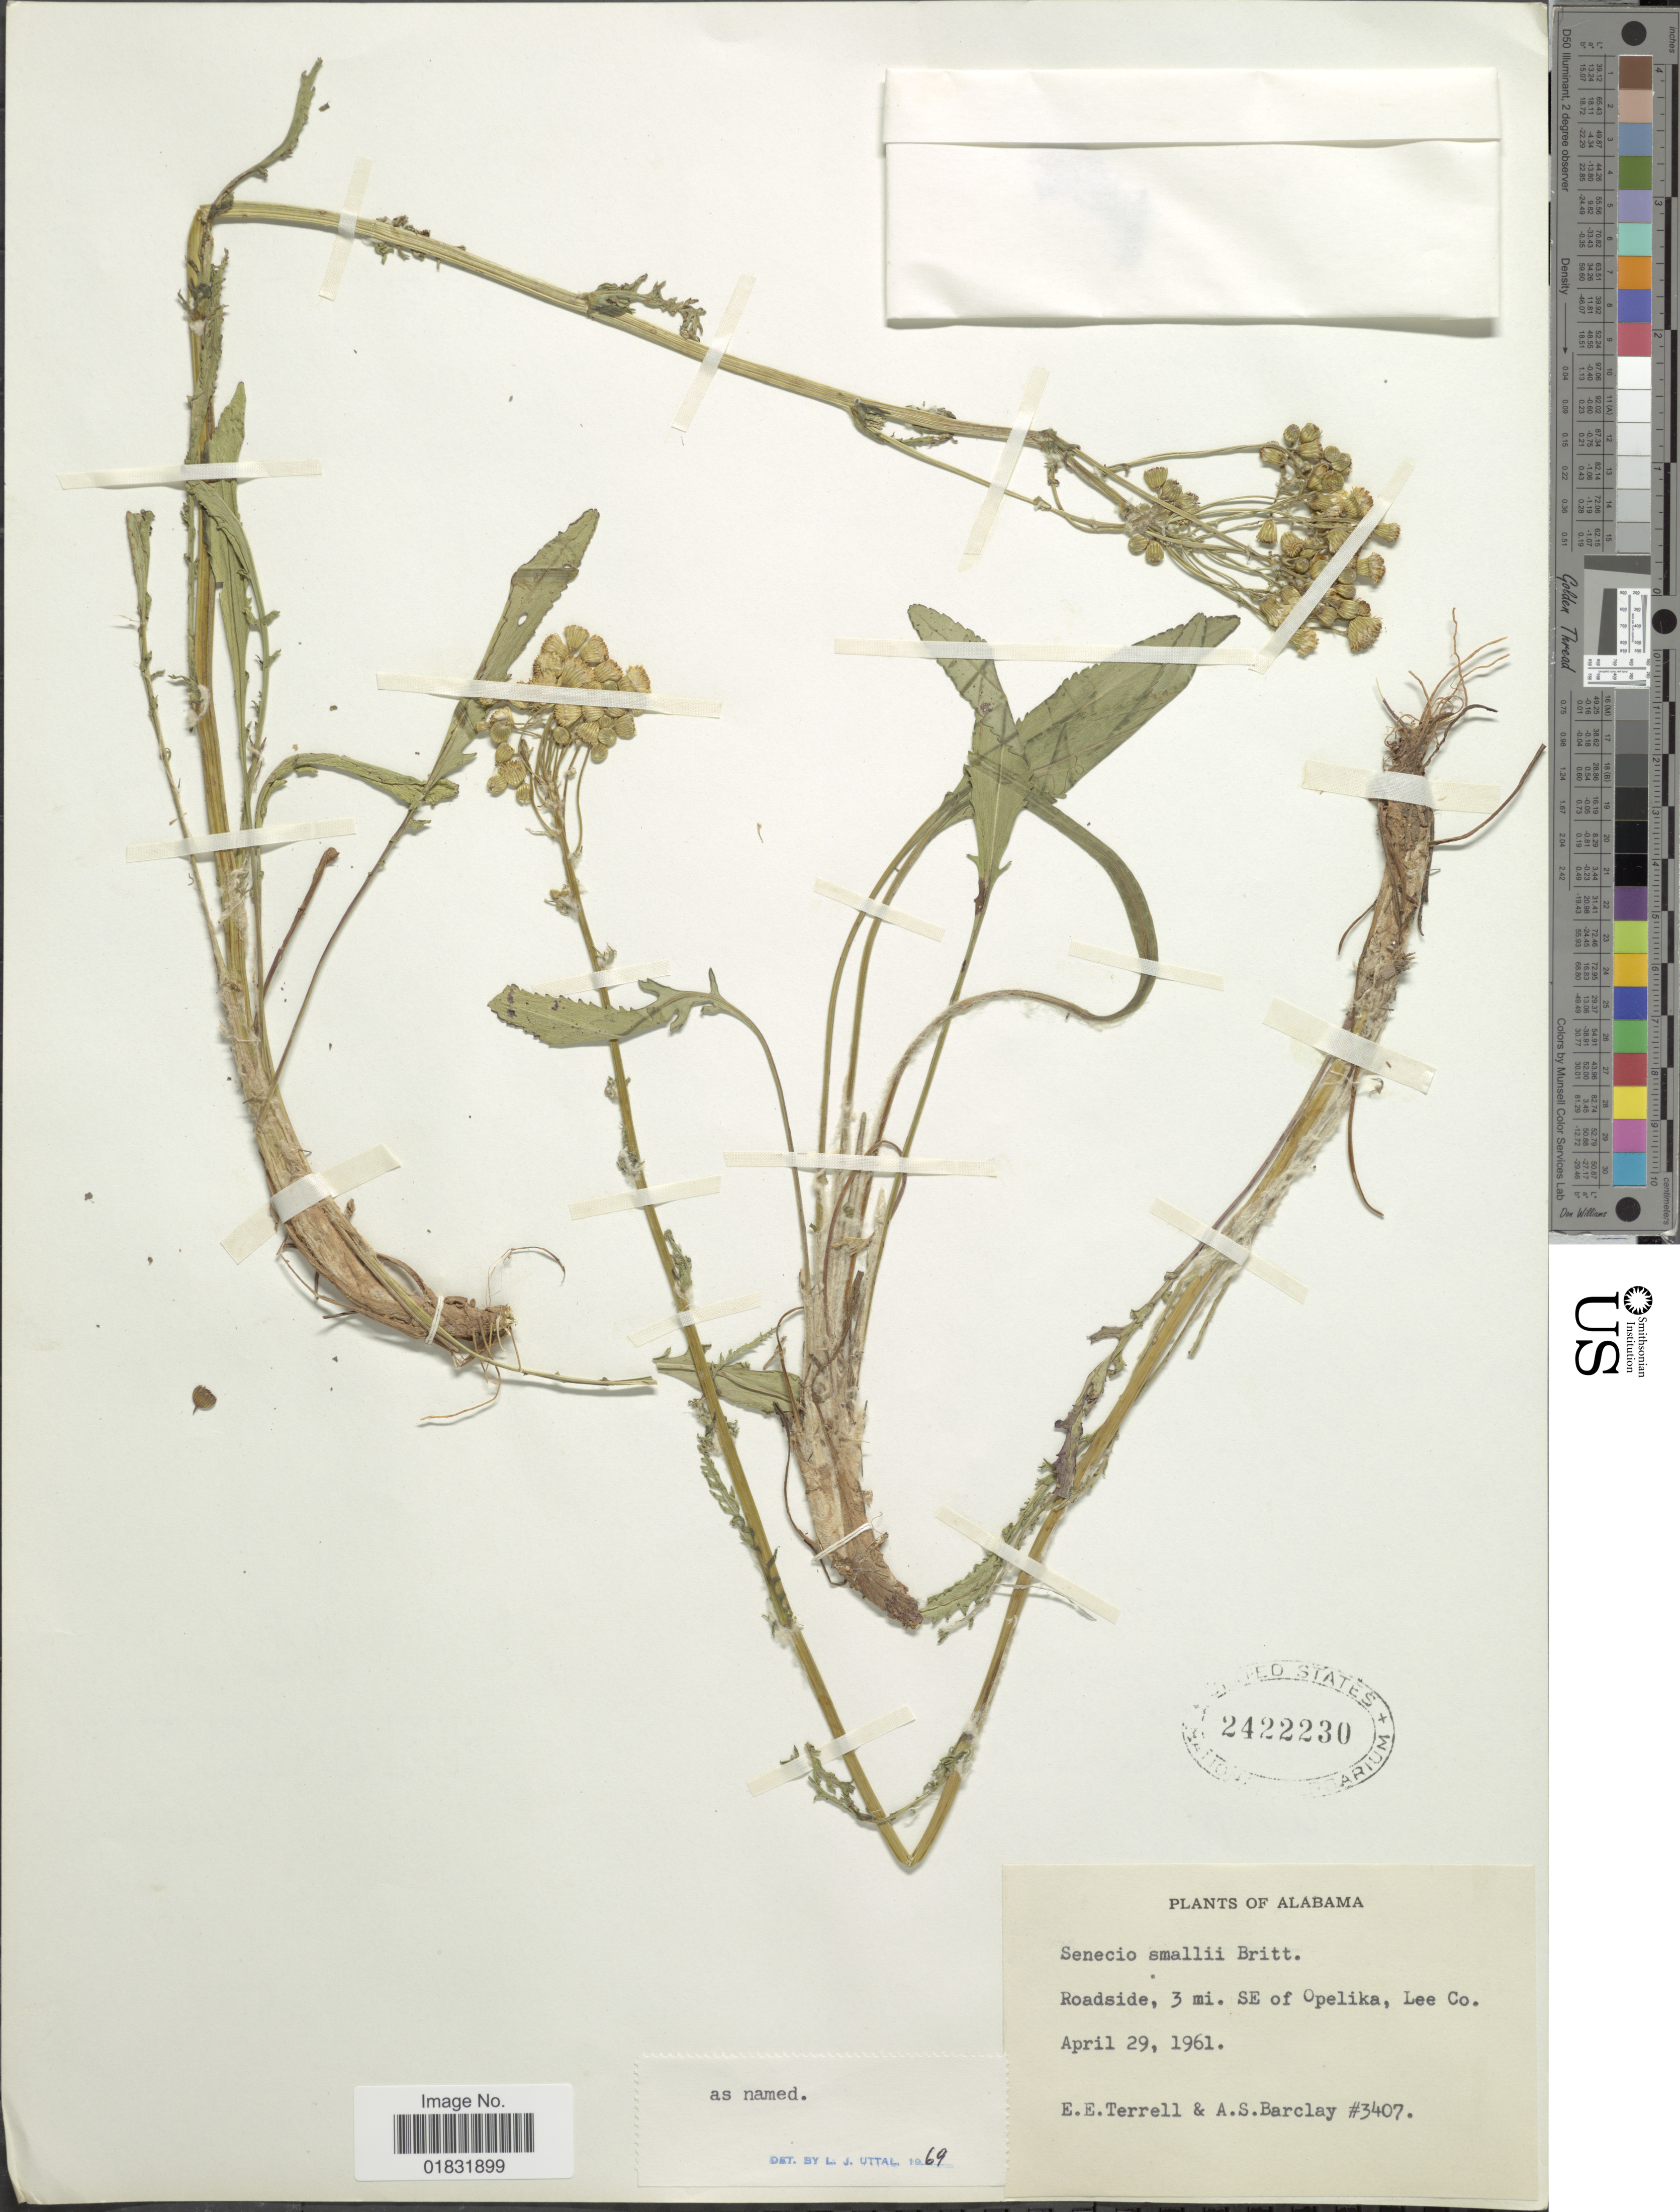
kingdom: Plantae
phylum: Tracheophyta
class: Magnoliopsida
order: Asterales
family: Asteraceae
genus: Packera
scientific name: Packera smallii Britton comb ined.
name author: Britton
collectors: E. E. Terrell & A. S. Barclay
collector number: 3407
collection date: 1961-04-29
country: United States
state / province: Alabama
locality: Roadside, 3 mi SE of Opelika, Lee Co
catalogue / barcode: US 2422230